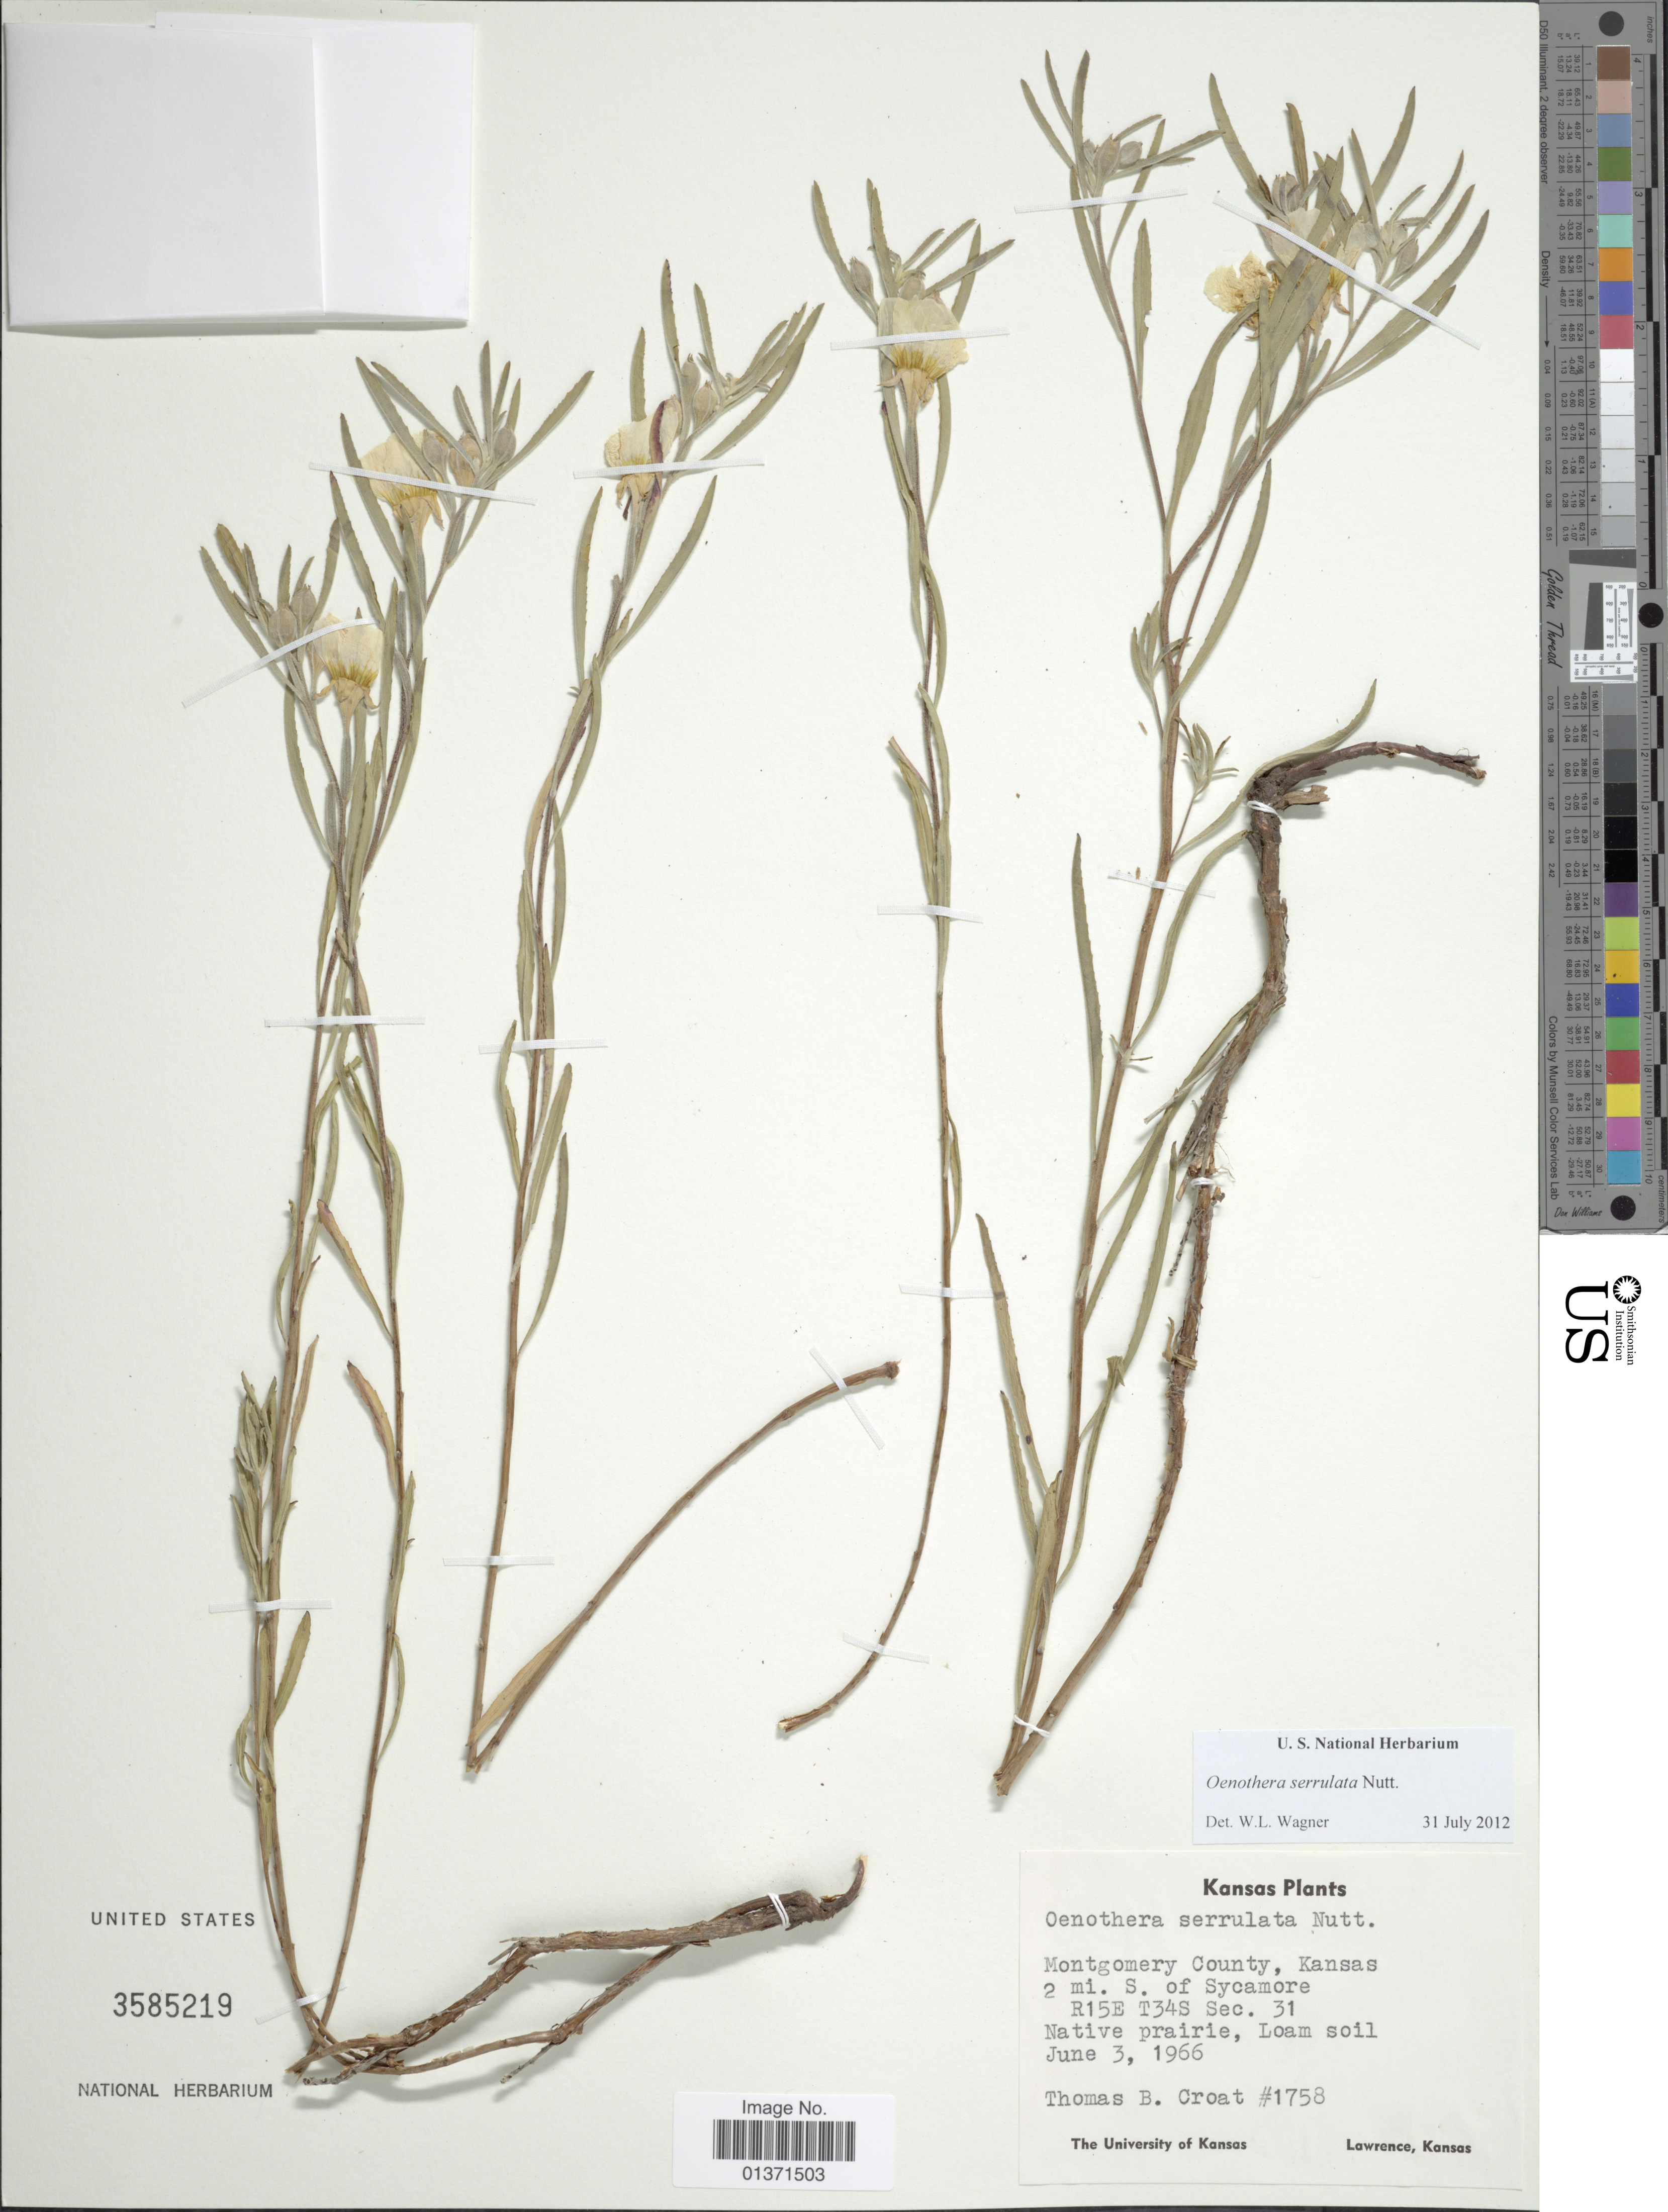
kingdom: Plantae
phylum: Tracheophyta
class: Magnoliopsida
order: Myrtales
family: Onagraceae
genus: Oenothera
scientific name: Oenothera serrulata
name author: Nutt.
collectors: T. B. Croat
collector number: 1758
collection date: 1966-06-03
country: United States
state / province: Kansas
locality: Montgomery County, 2 mi. S. of Sycamore, R15E, T34S Sec. 31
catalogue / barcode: US 3585219